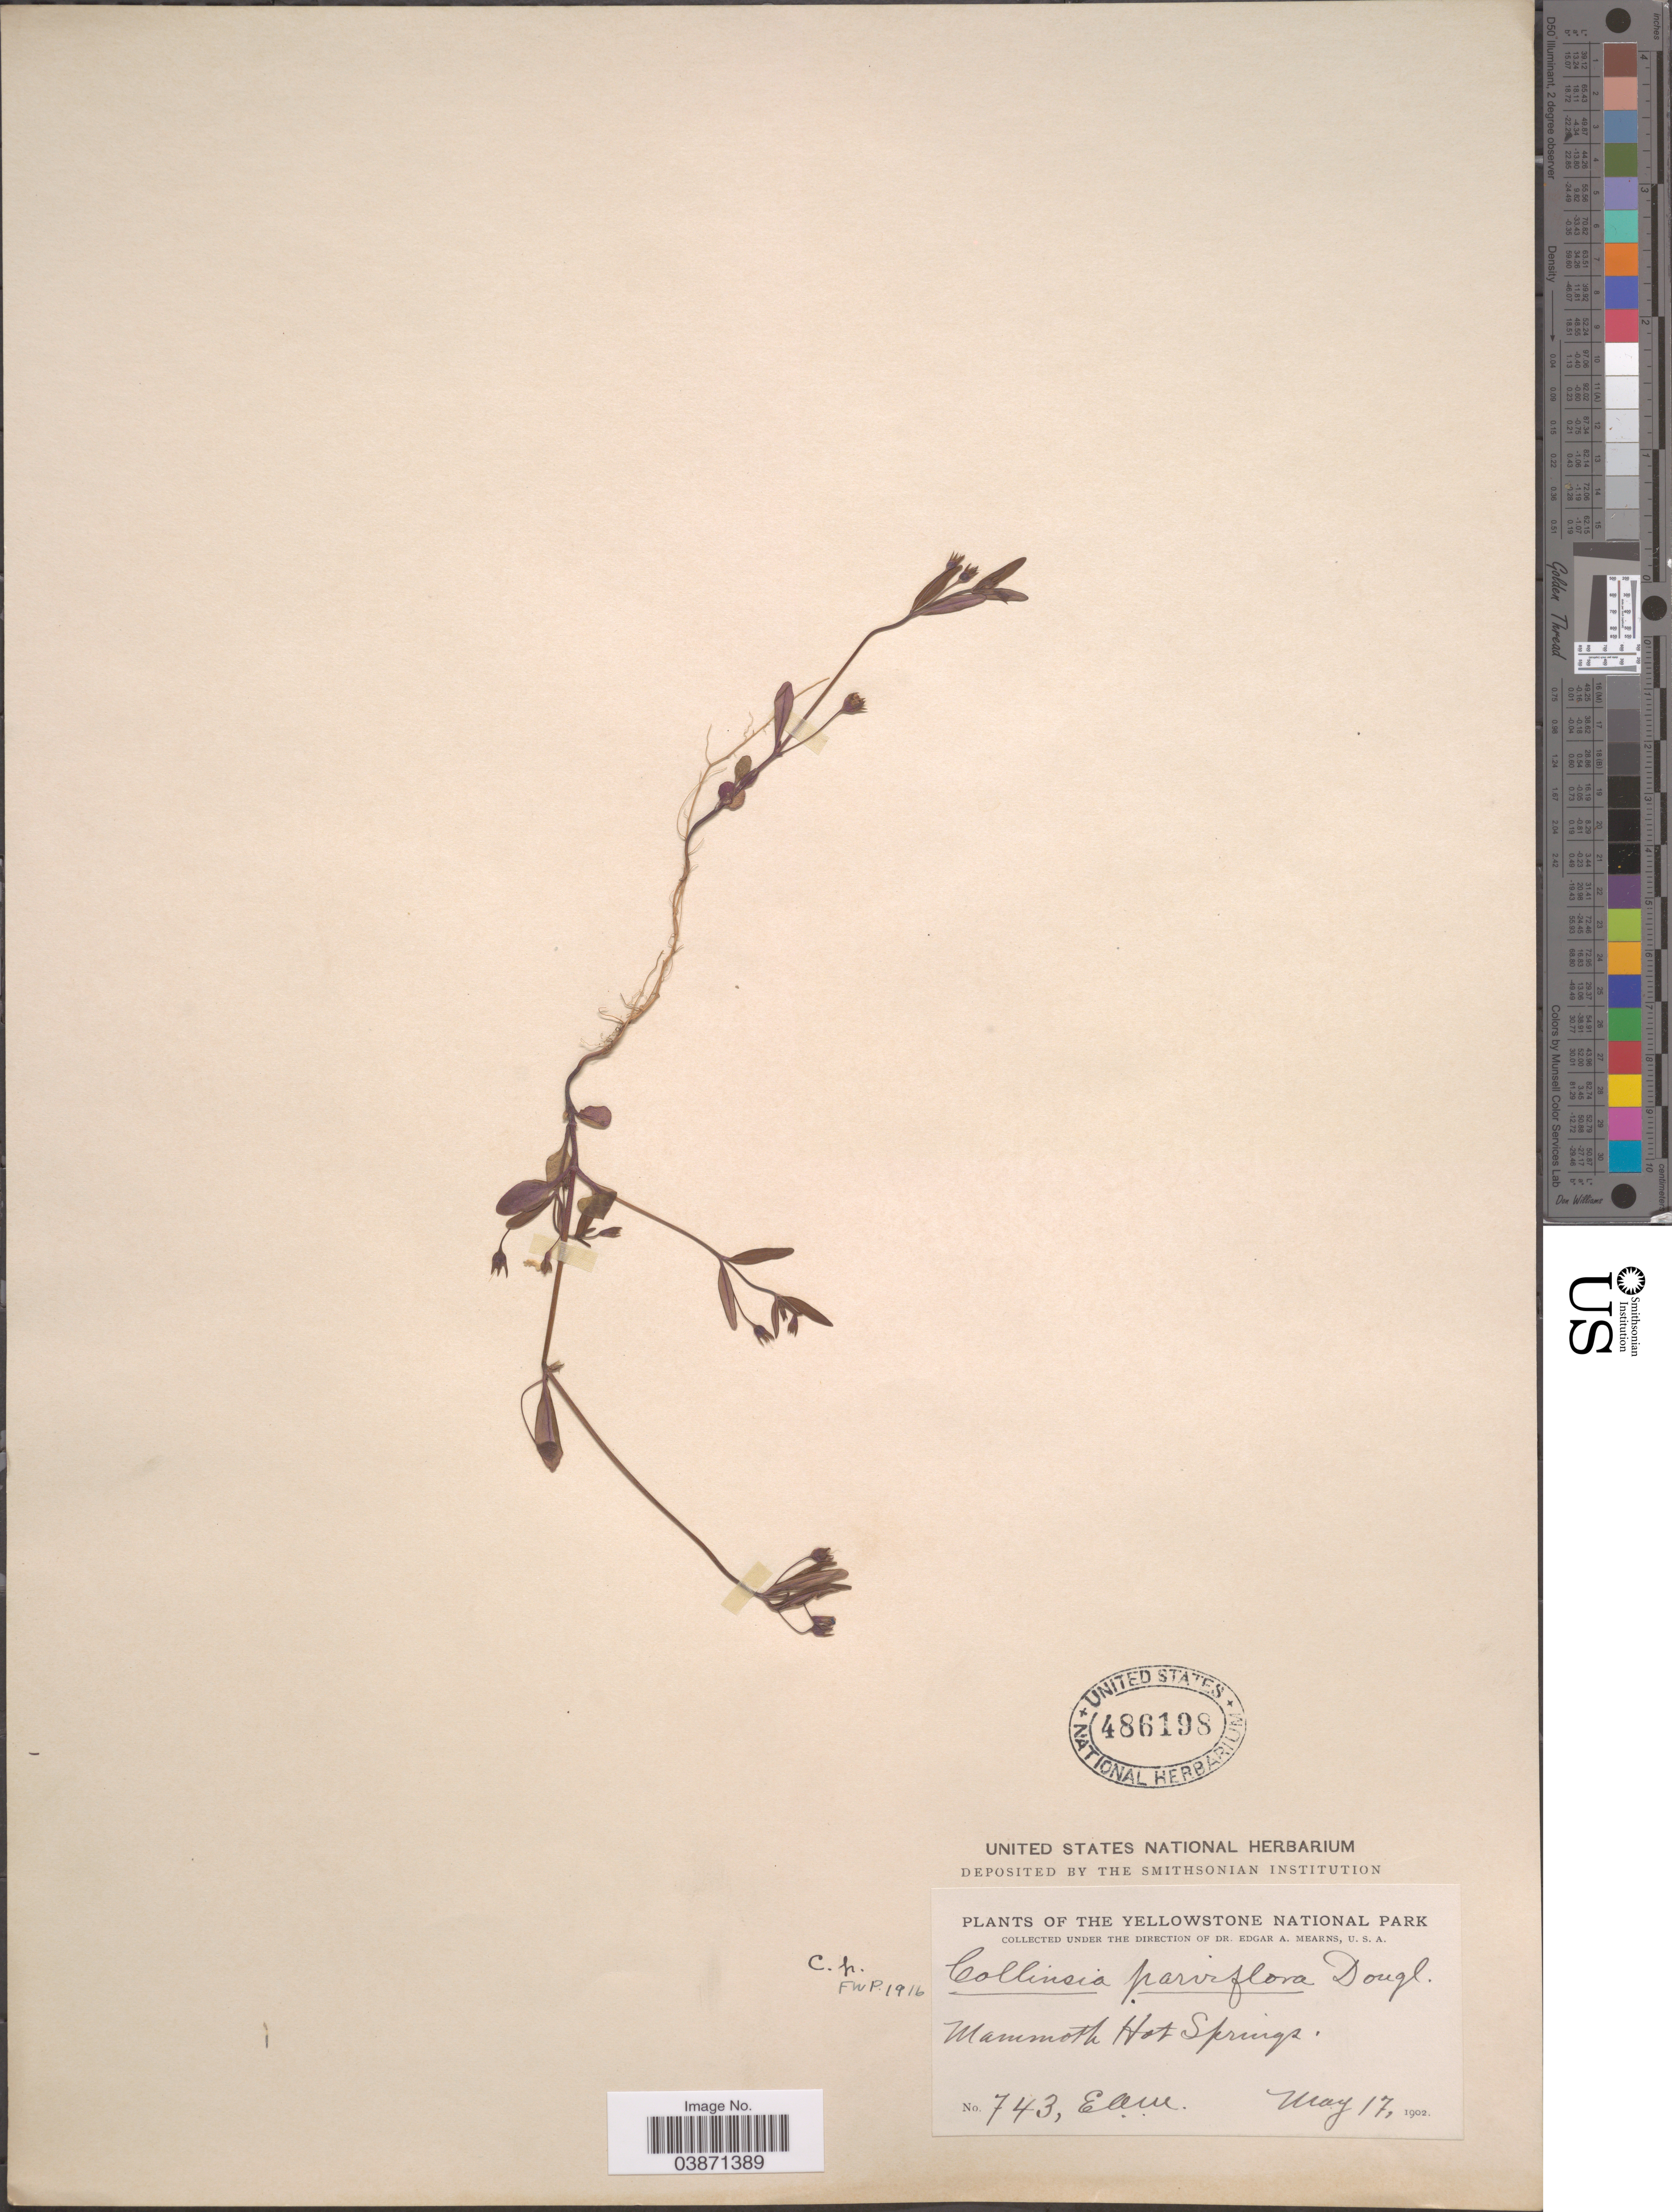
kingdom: Plantae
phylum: Tracheophyta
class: Magnoliopsida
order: Lamiales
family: Plantaginaceae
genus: Collinsia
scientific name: Collinsia parviflora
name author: Douglas ex Lindl.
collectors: E. A. Mearns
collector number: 743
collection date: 1902-05-17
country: United States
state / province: Wyoming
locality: The Yellowstone National Park. Mammoth Hot Springs.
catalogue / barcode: US 486198